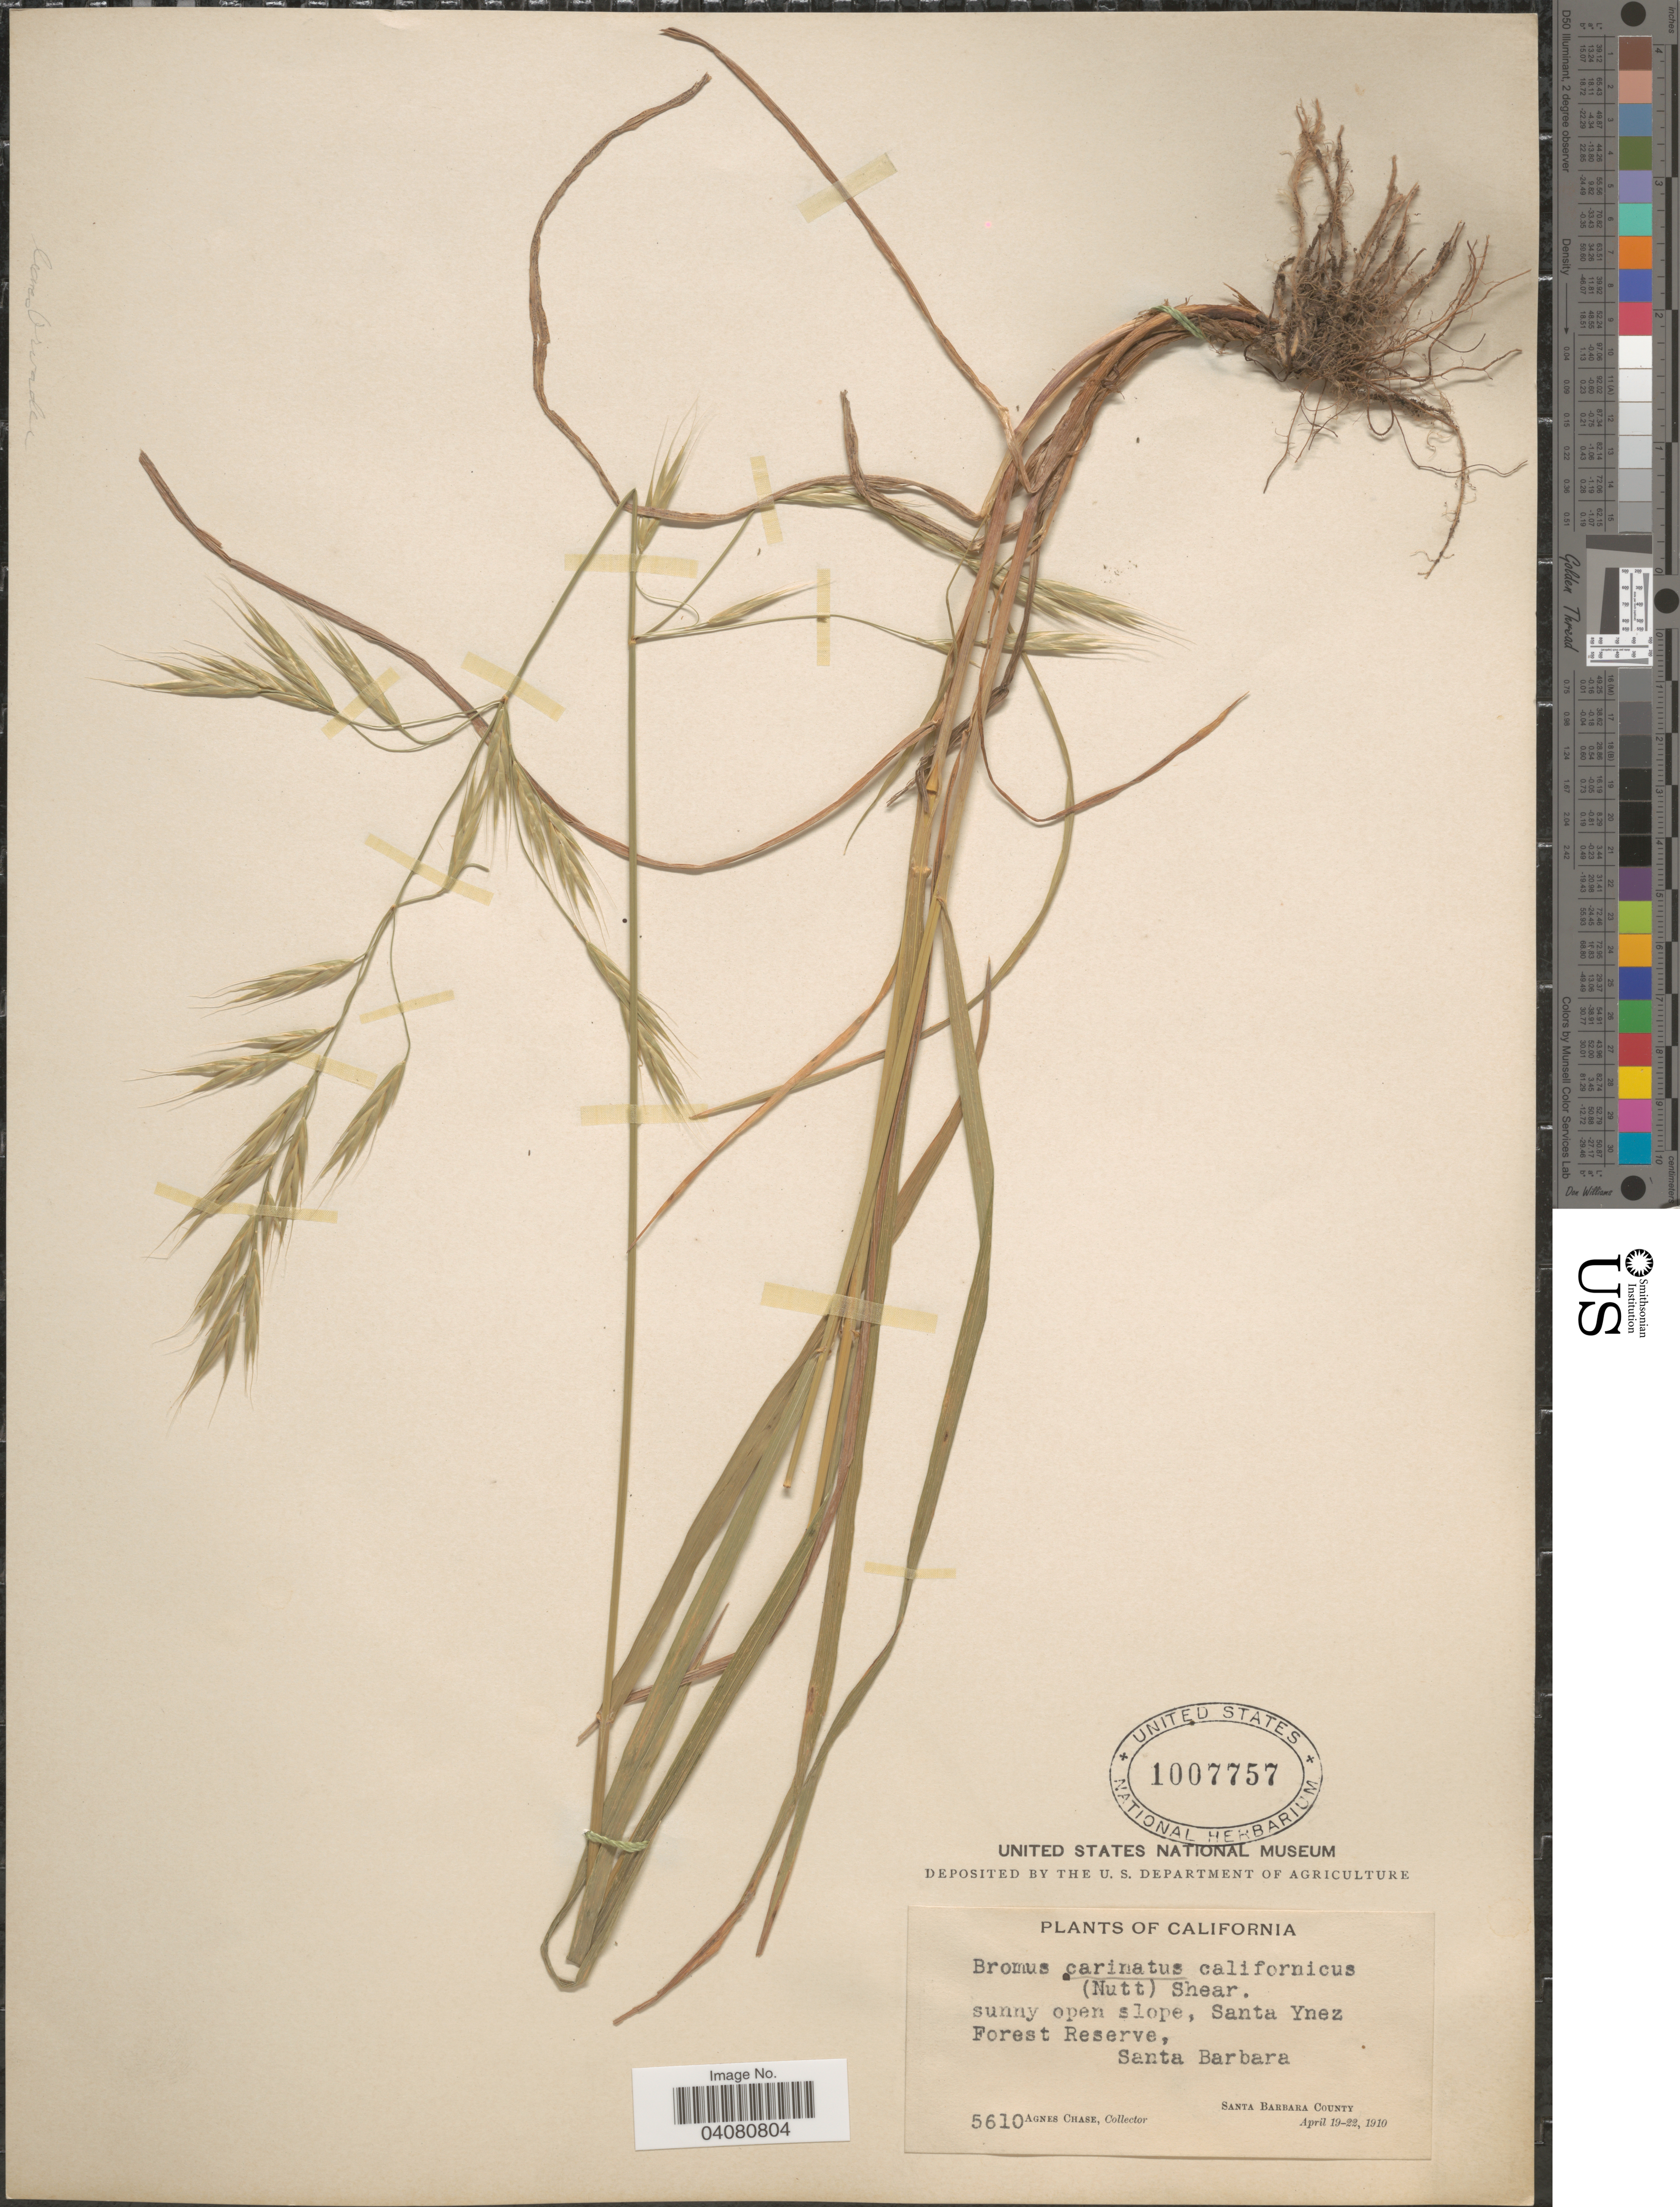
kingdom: Plantae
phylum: Tracheophyta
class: Liliopsida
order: Poales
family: Poaceae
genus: Bromus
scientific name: Bromus carinatus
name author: Hook. & Arn.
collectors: A. Chase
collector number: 5610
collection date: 1910-04-19/1910-04-22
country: United States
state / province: California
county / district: Santa Barbara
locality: Sunny open slope, Santa Ynez Forest Reserve, Santa Barbara. Santa Barbara County.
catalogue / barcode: US 1007757